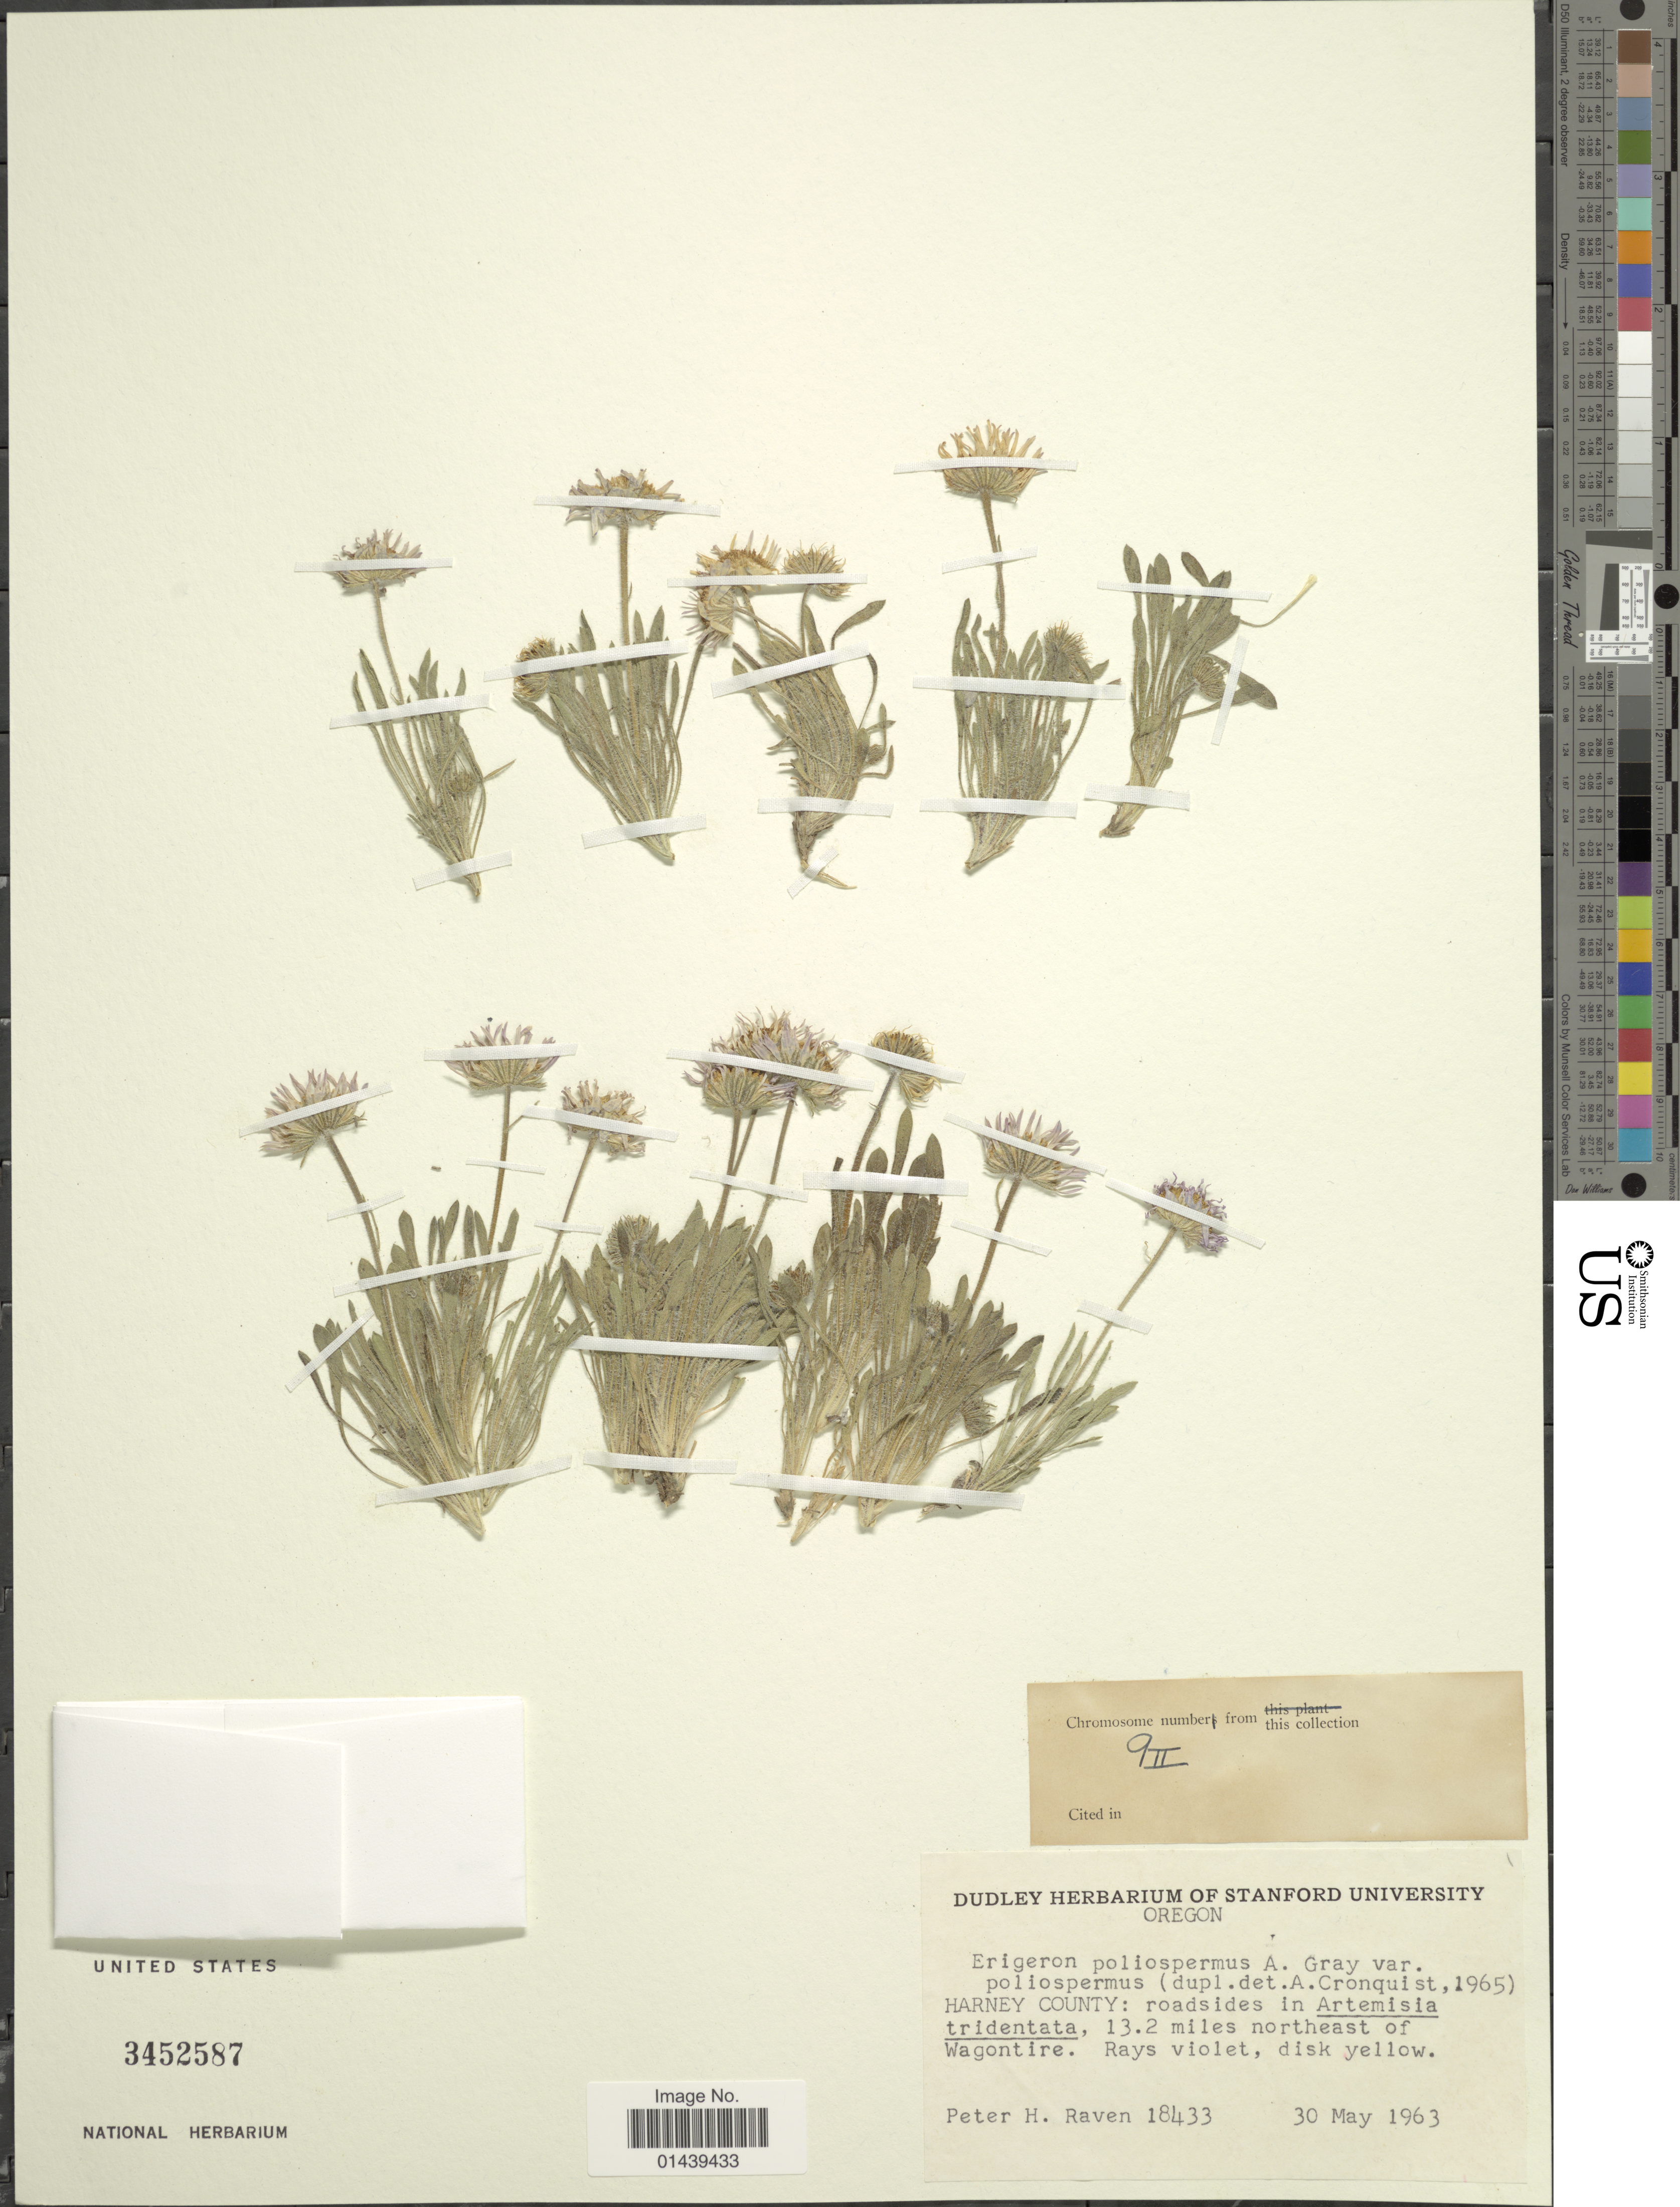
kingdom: Plantae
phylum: Tracheophyta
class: Magnoliopsida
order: Asterales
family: Asteraceae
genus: Erigeron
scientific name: Erigeron poliospermus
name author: A. Gray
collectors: P. Raven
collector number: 18433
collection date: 1963-05-30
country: United States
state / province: Oregon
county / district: Harney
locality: Harney County: 13.2 miles northeast of Wagontire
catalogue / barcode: US 3452587